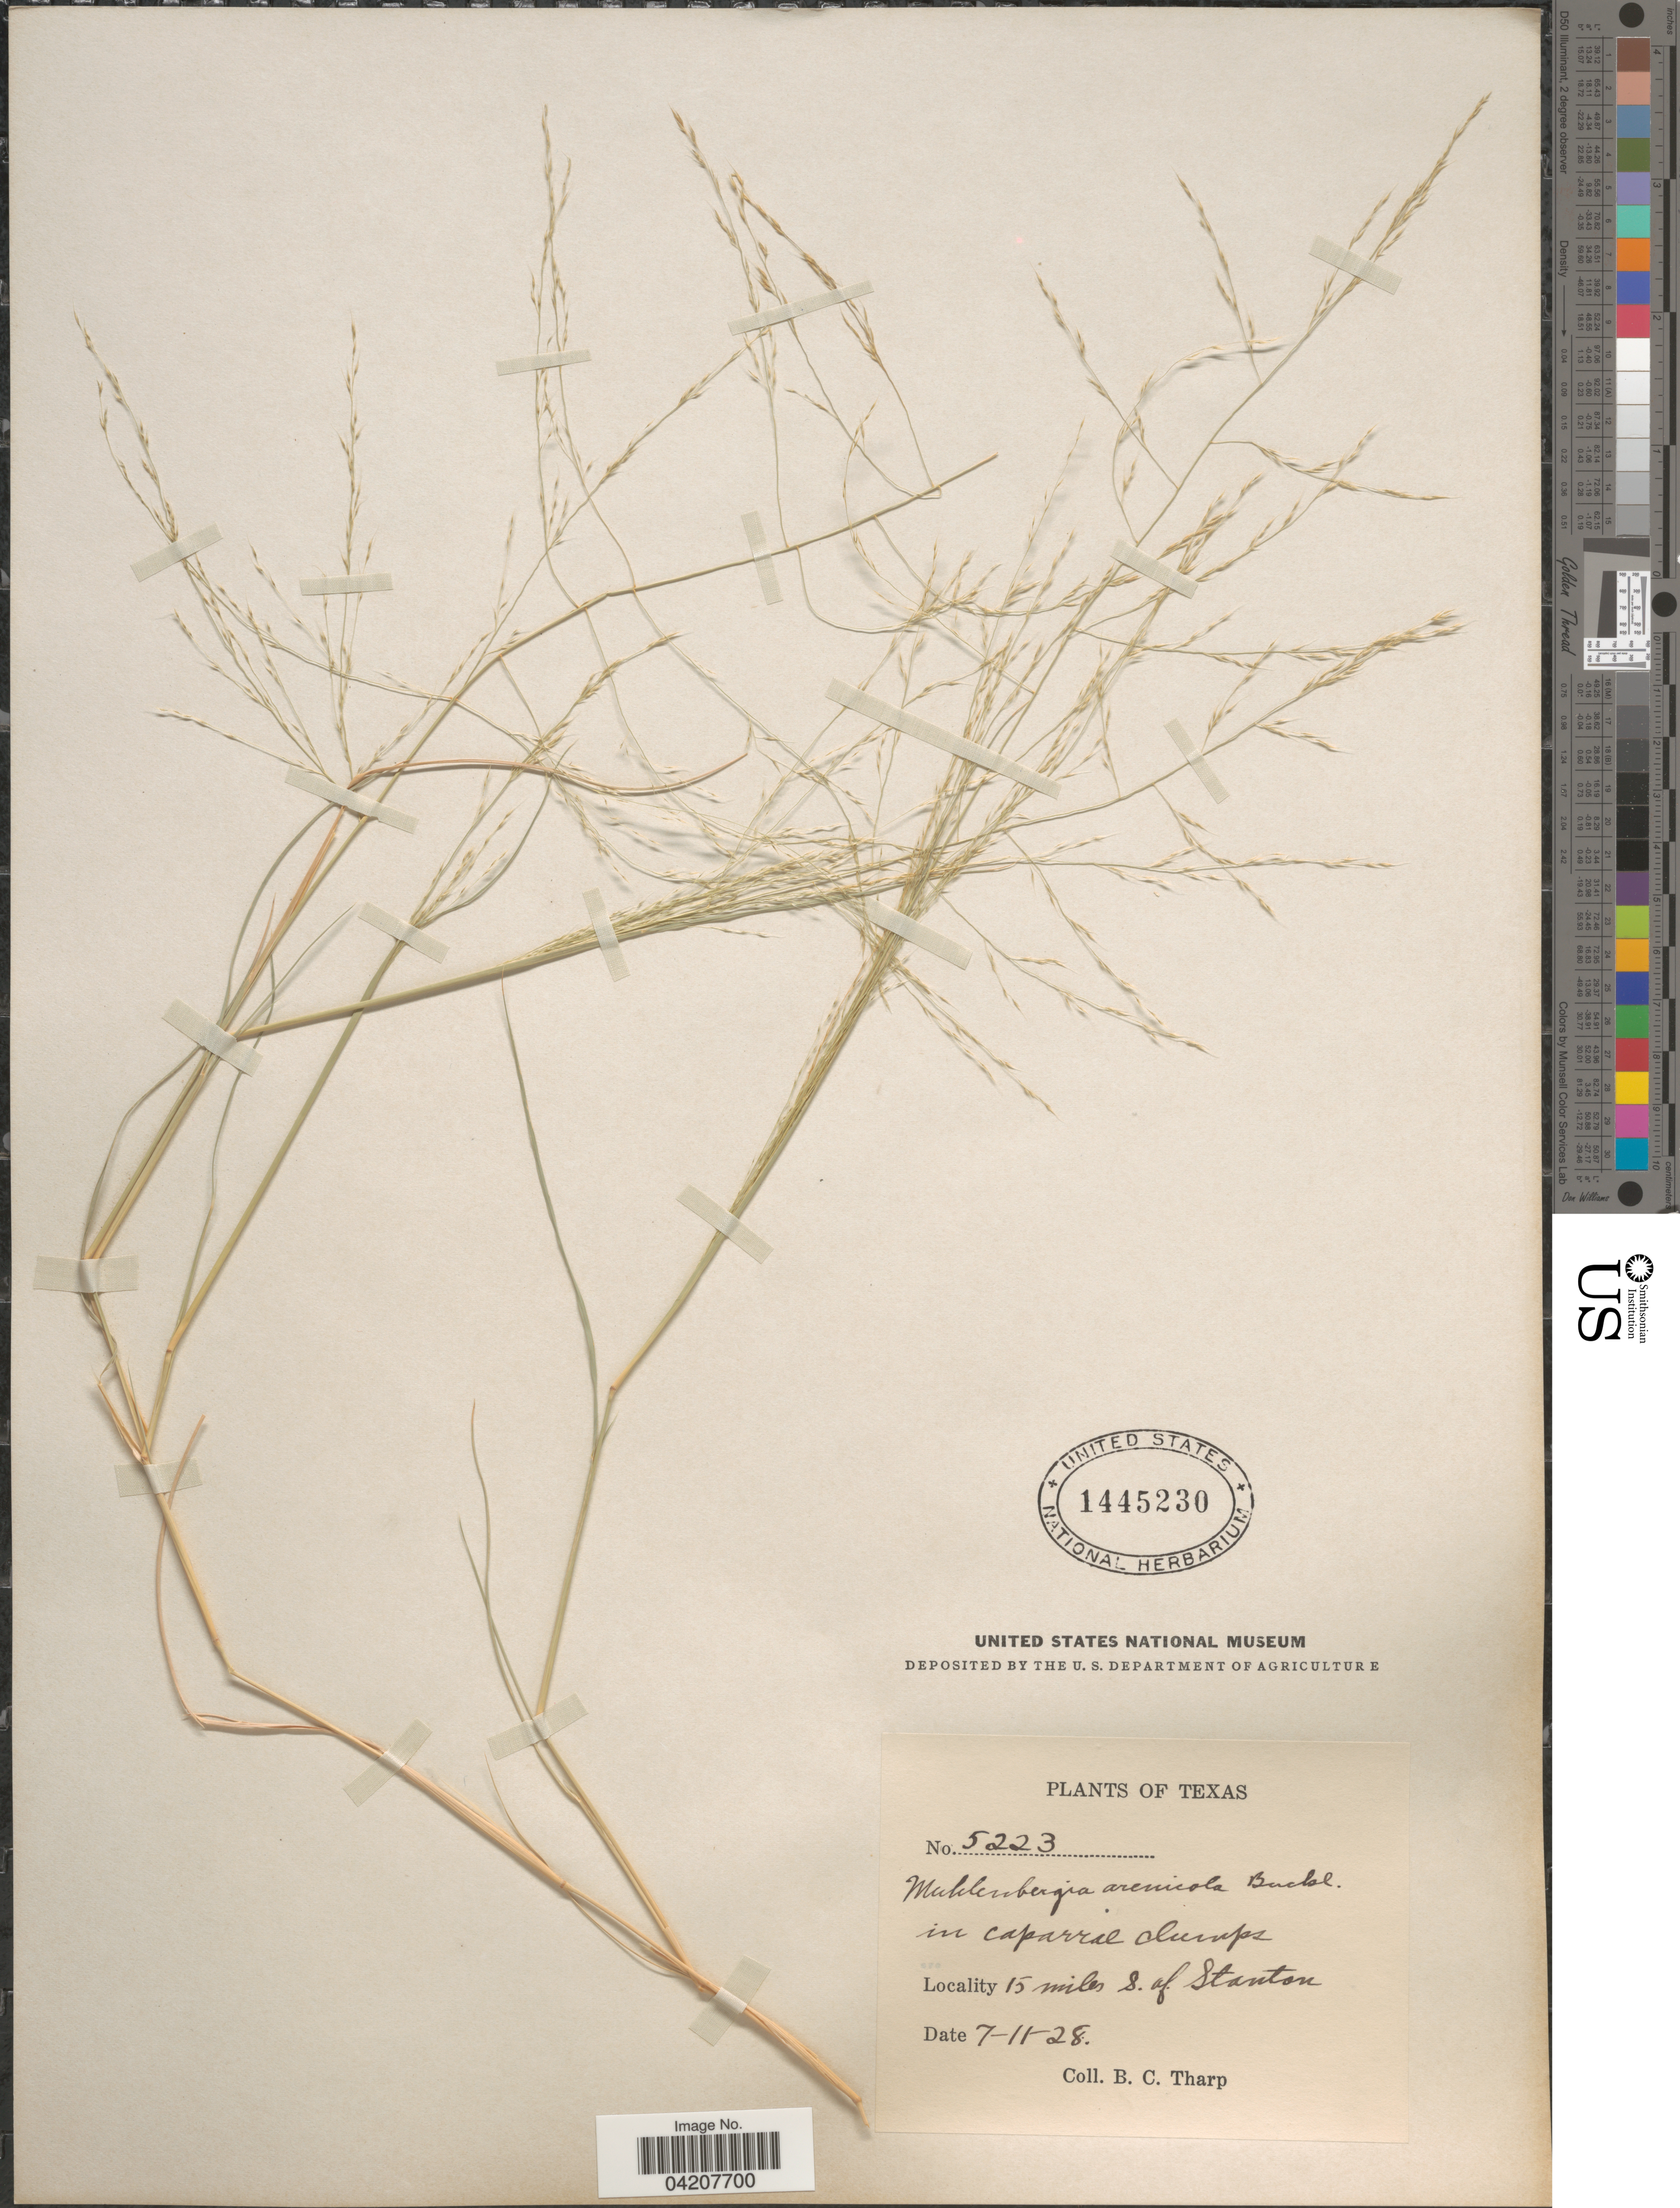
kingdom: Plantae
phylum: Tracheophyta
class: Liliopsida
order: Poales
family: Poaceae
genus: Muhlenbergia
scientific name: Muhlenbergia arenicola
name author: Buckley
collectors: B. C. Tharp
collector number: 5223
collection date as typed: Transcribed d/m/y: 11/7/28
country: United States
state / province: Texas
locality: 15 miles S. of Stanton.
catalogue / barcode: US 1445230